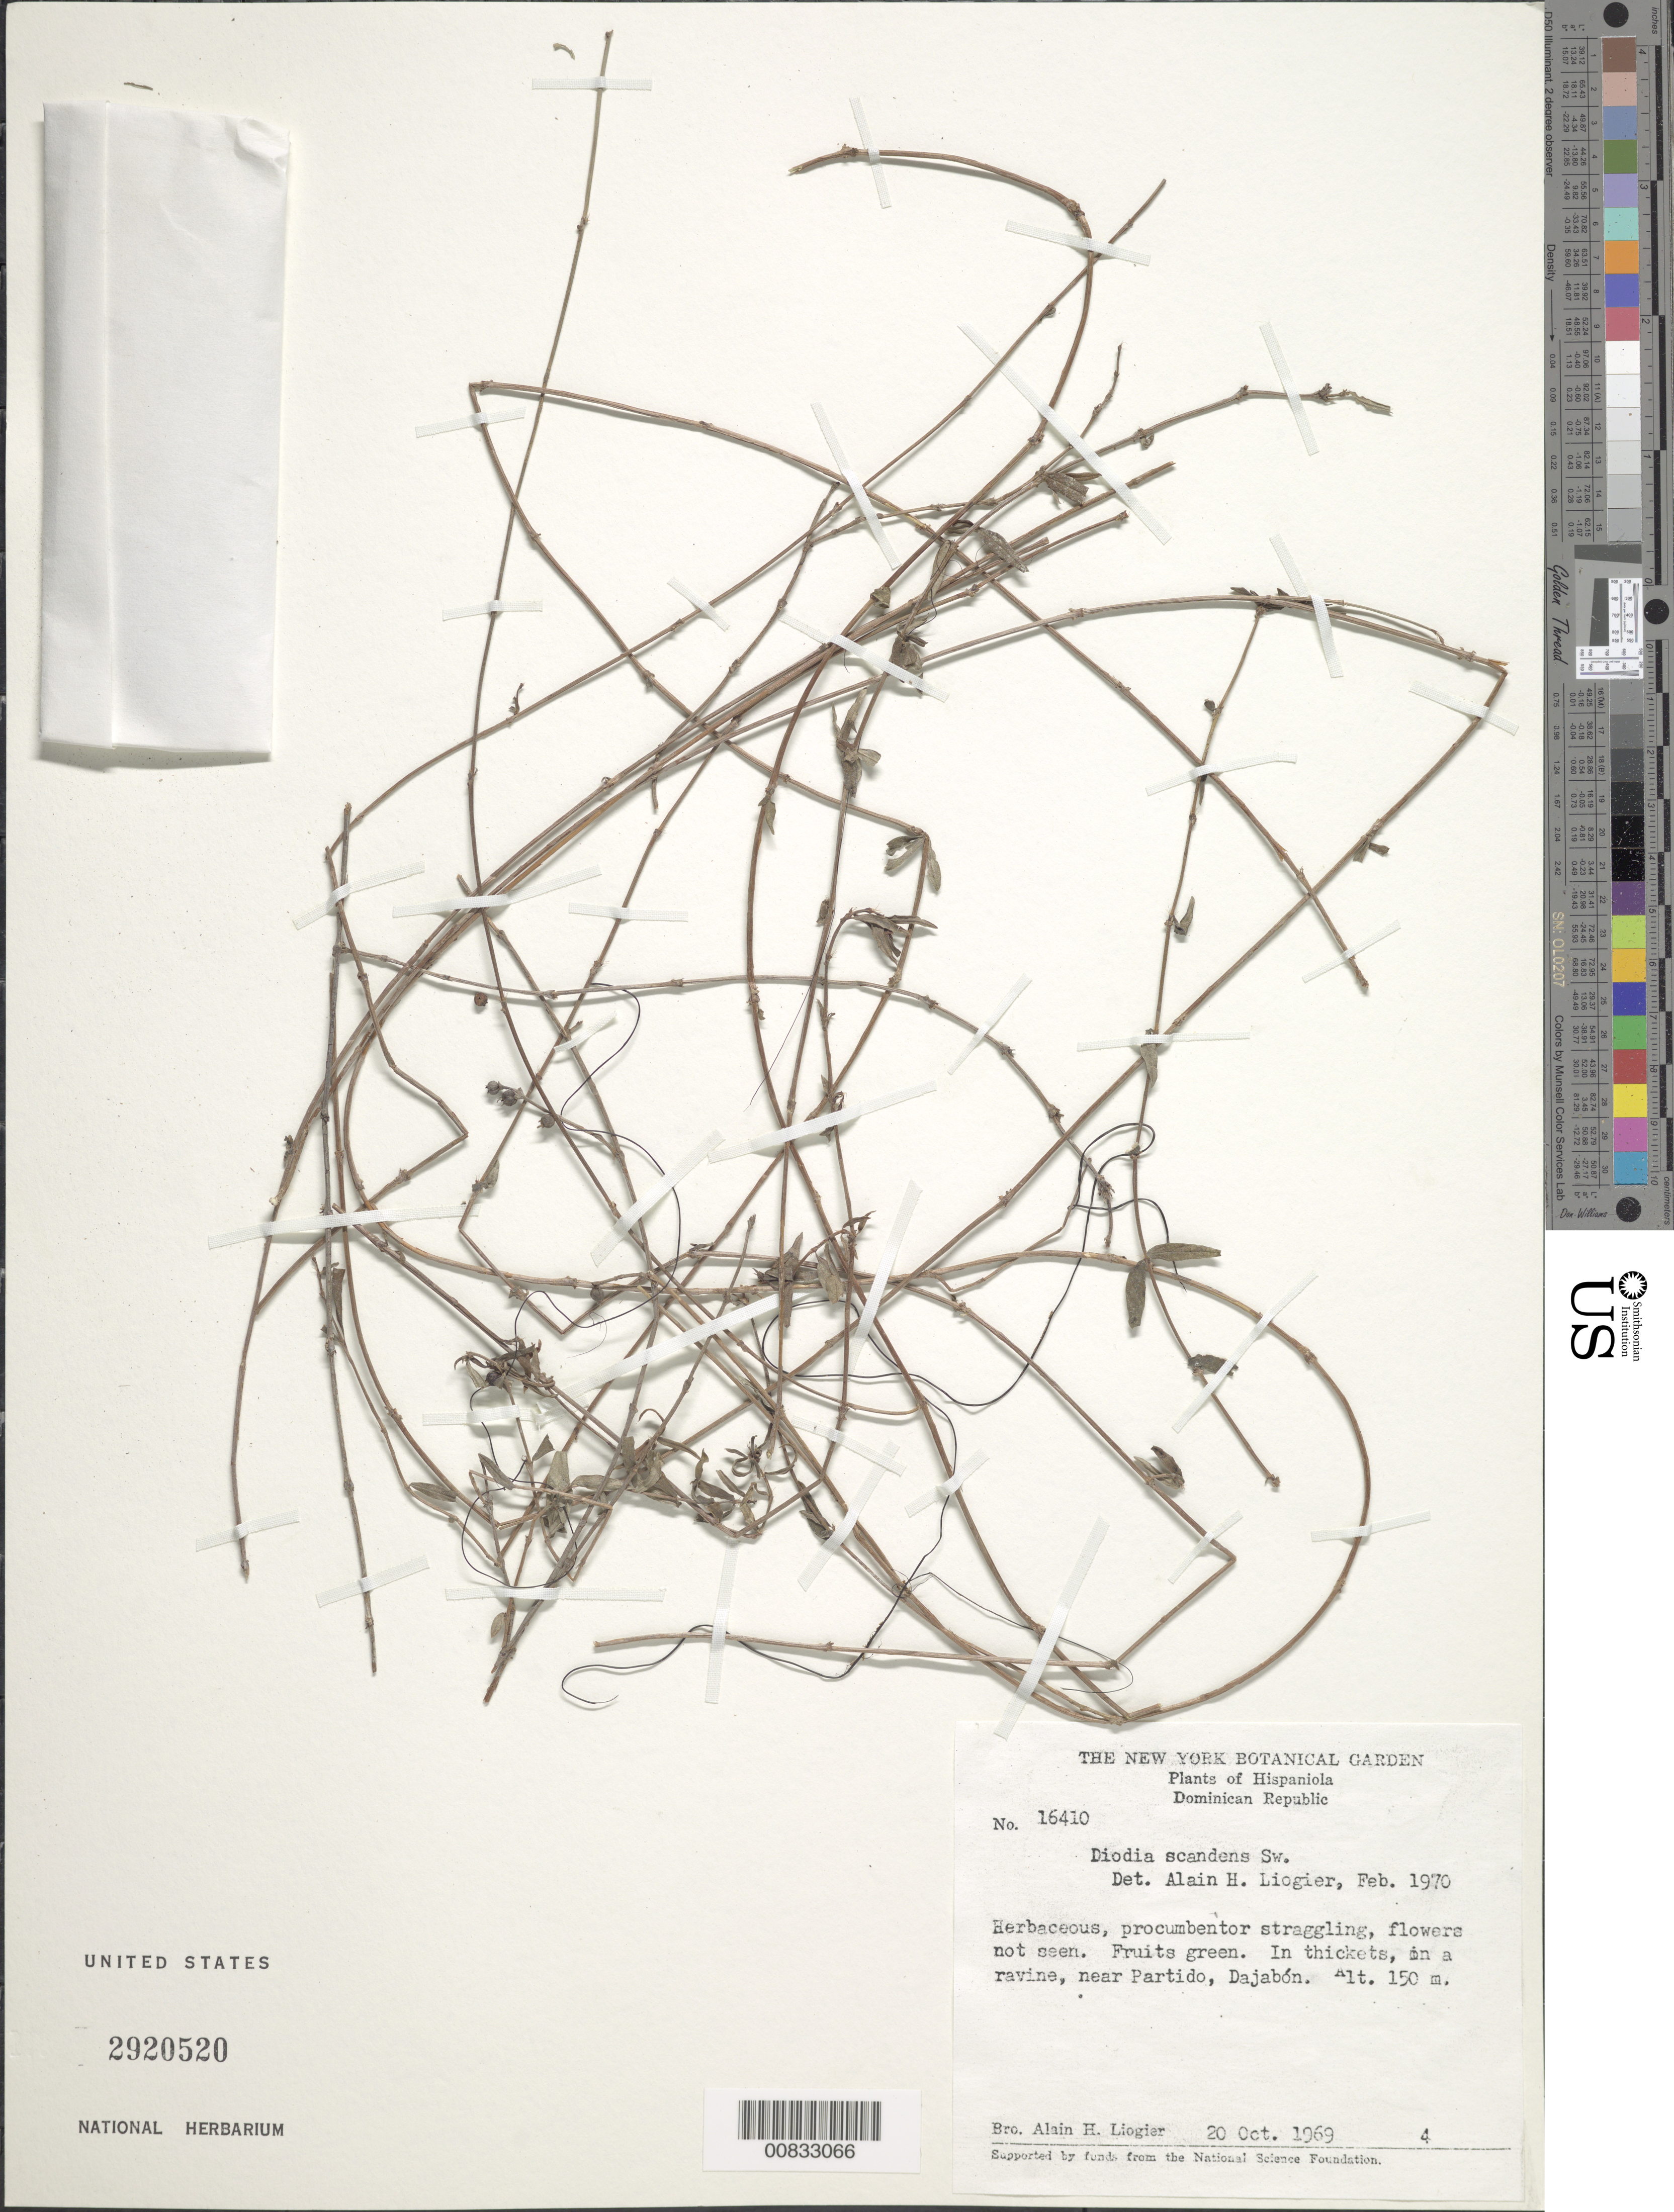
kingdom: Plantae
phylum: Tracheophyta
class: Magnoliopsida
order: Gentianales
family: Rubiaceae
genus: Diodia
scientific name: Diodia scandens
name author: Sw.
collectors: A. H. Liogier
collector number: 16410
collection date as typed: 20 Oct 1969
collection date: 1969-10-20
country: Dominican Republic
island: Hispaniola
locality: Near Partido, Dajabón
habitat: In thickets in a ravine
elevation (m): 150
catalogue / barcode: US 2920520